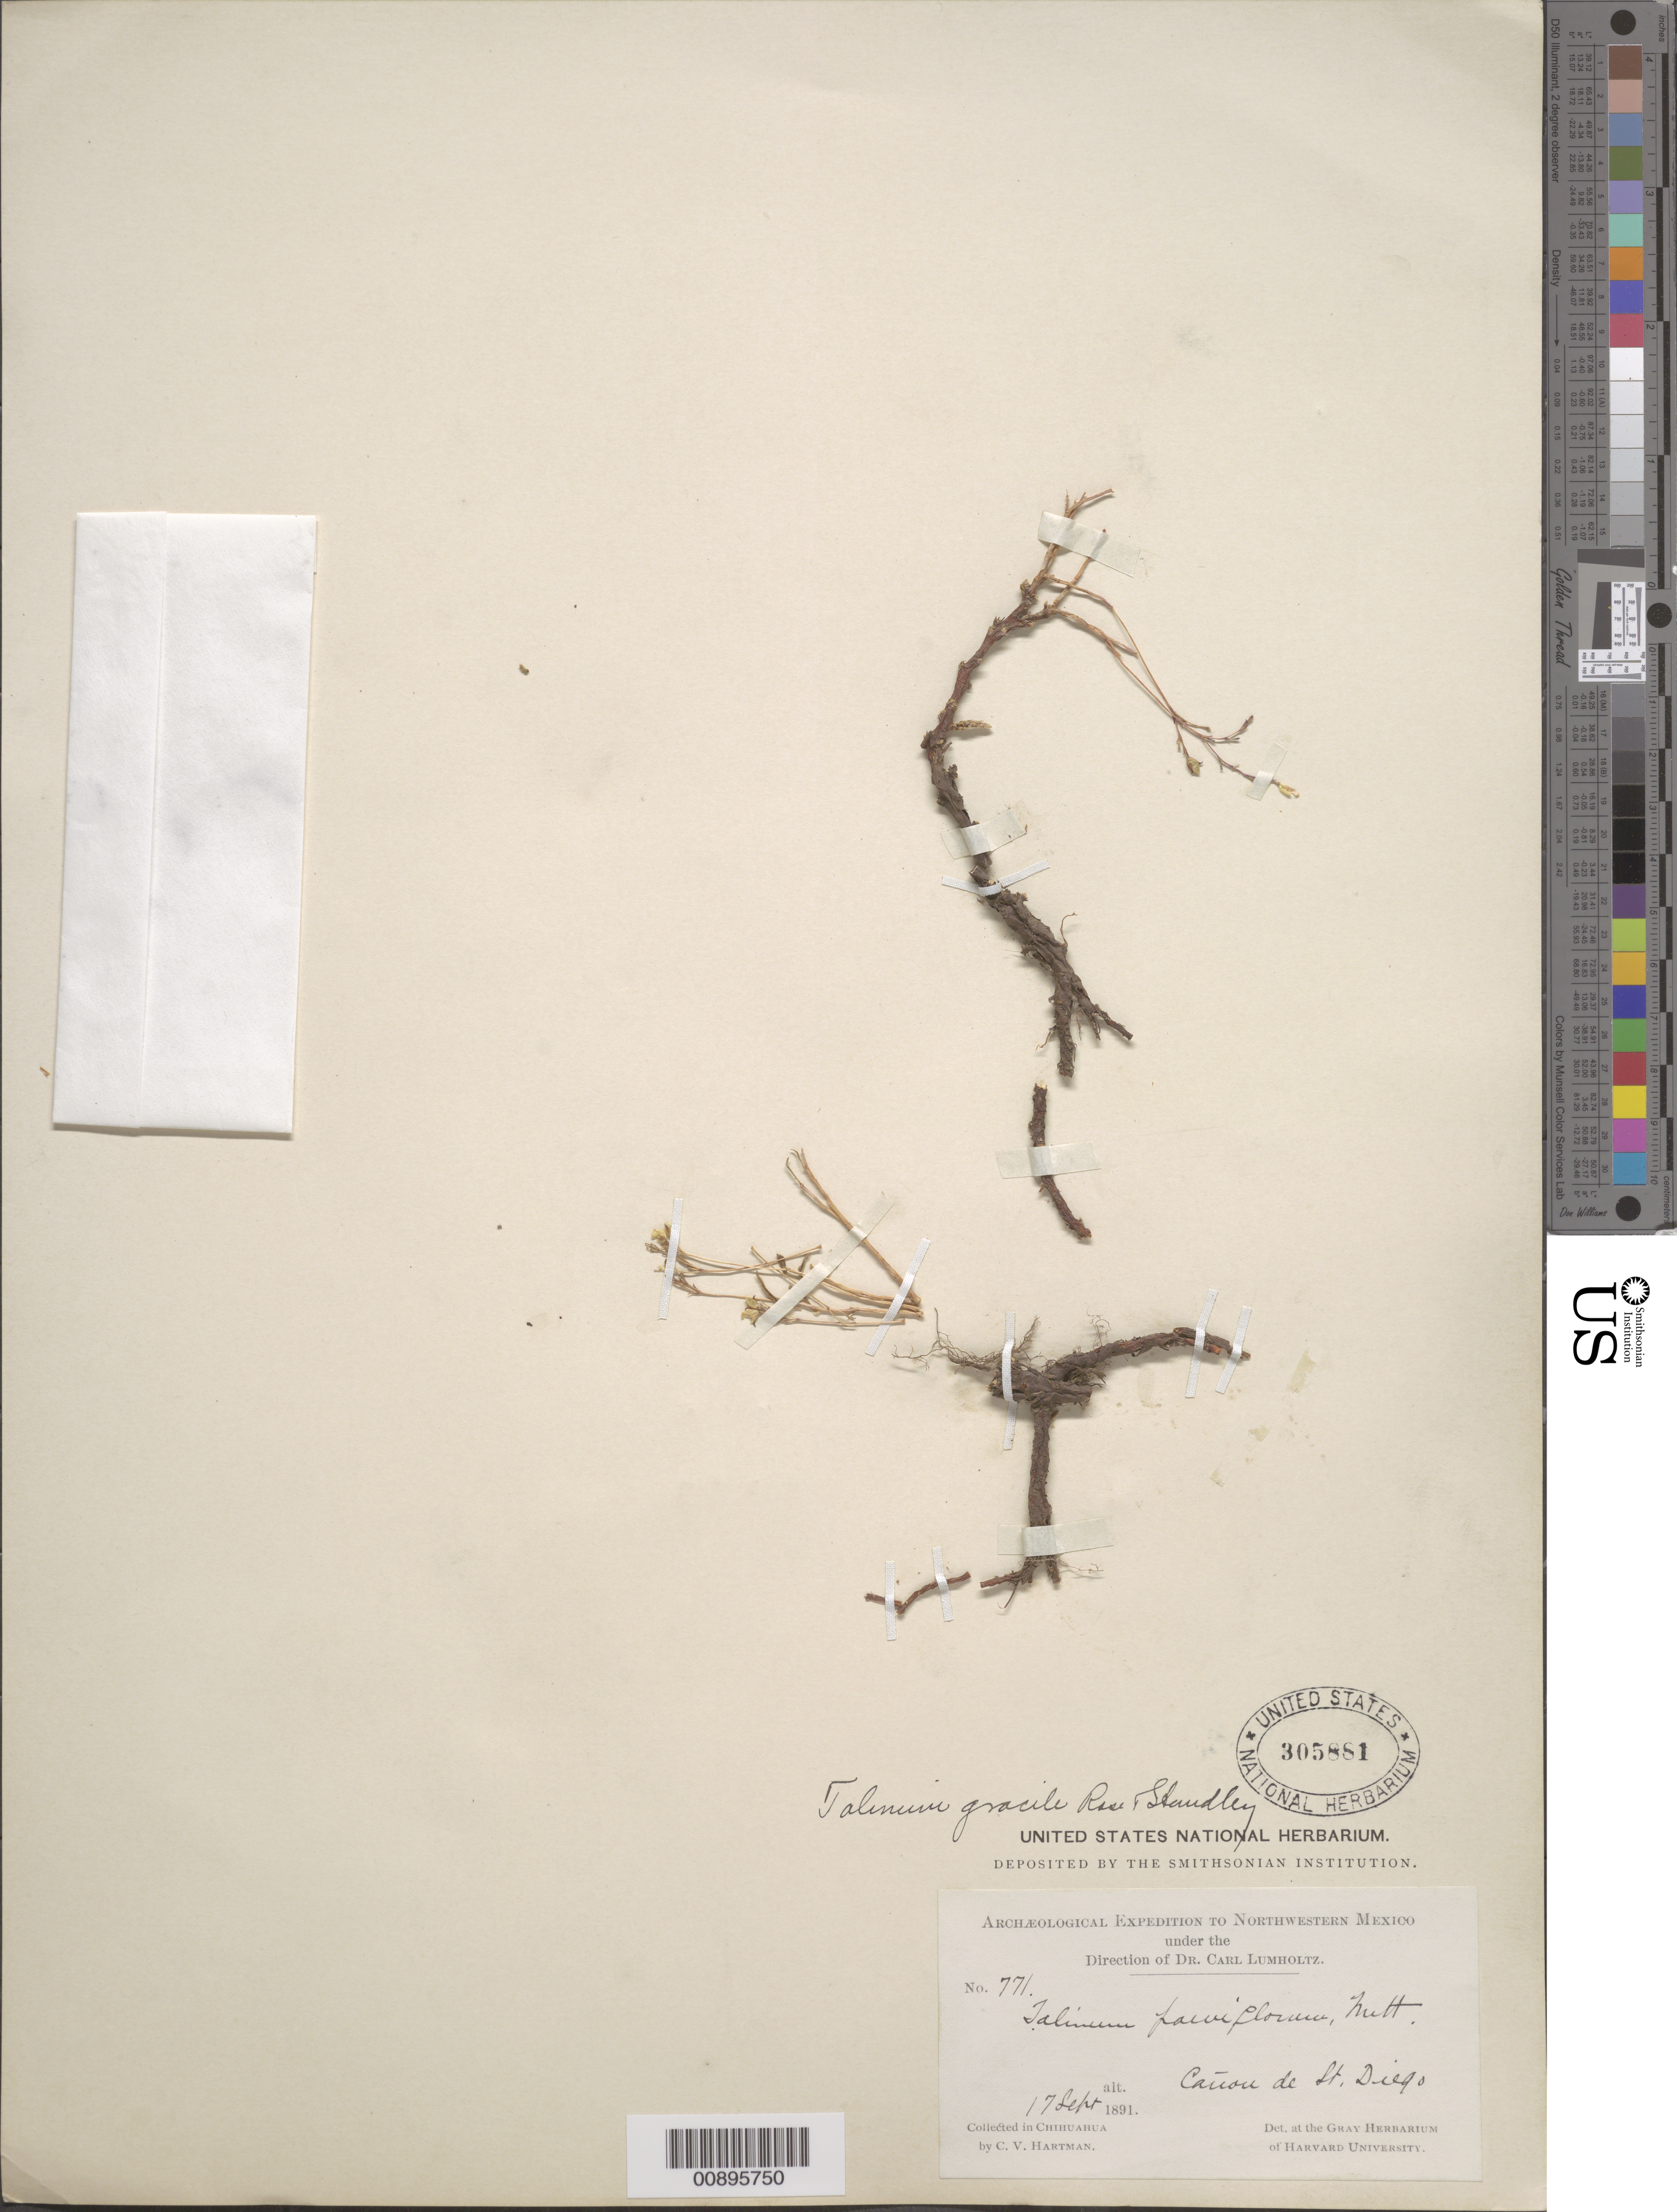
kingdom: Plantae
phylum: Tracheophyta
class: Magnoliopsida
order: Caryophyllales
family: Talinaceae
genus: Talinum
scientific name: Talinum gracile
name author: Rose & Standl.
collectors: C. V. Hartman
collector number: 771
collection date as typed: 17 Sep 1891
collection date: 1891-09-17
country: Mexico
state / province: Chihuahua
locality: Cañon de St. Diego, Chihuahua.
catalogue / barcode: US 305881